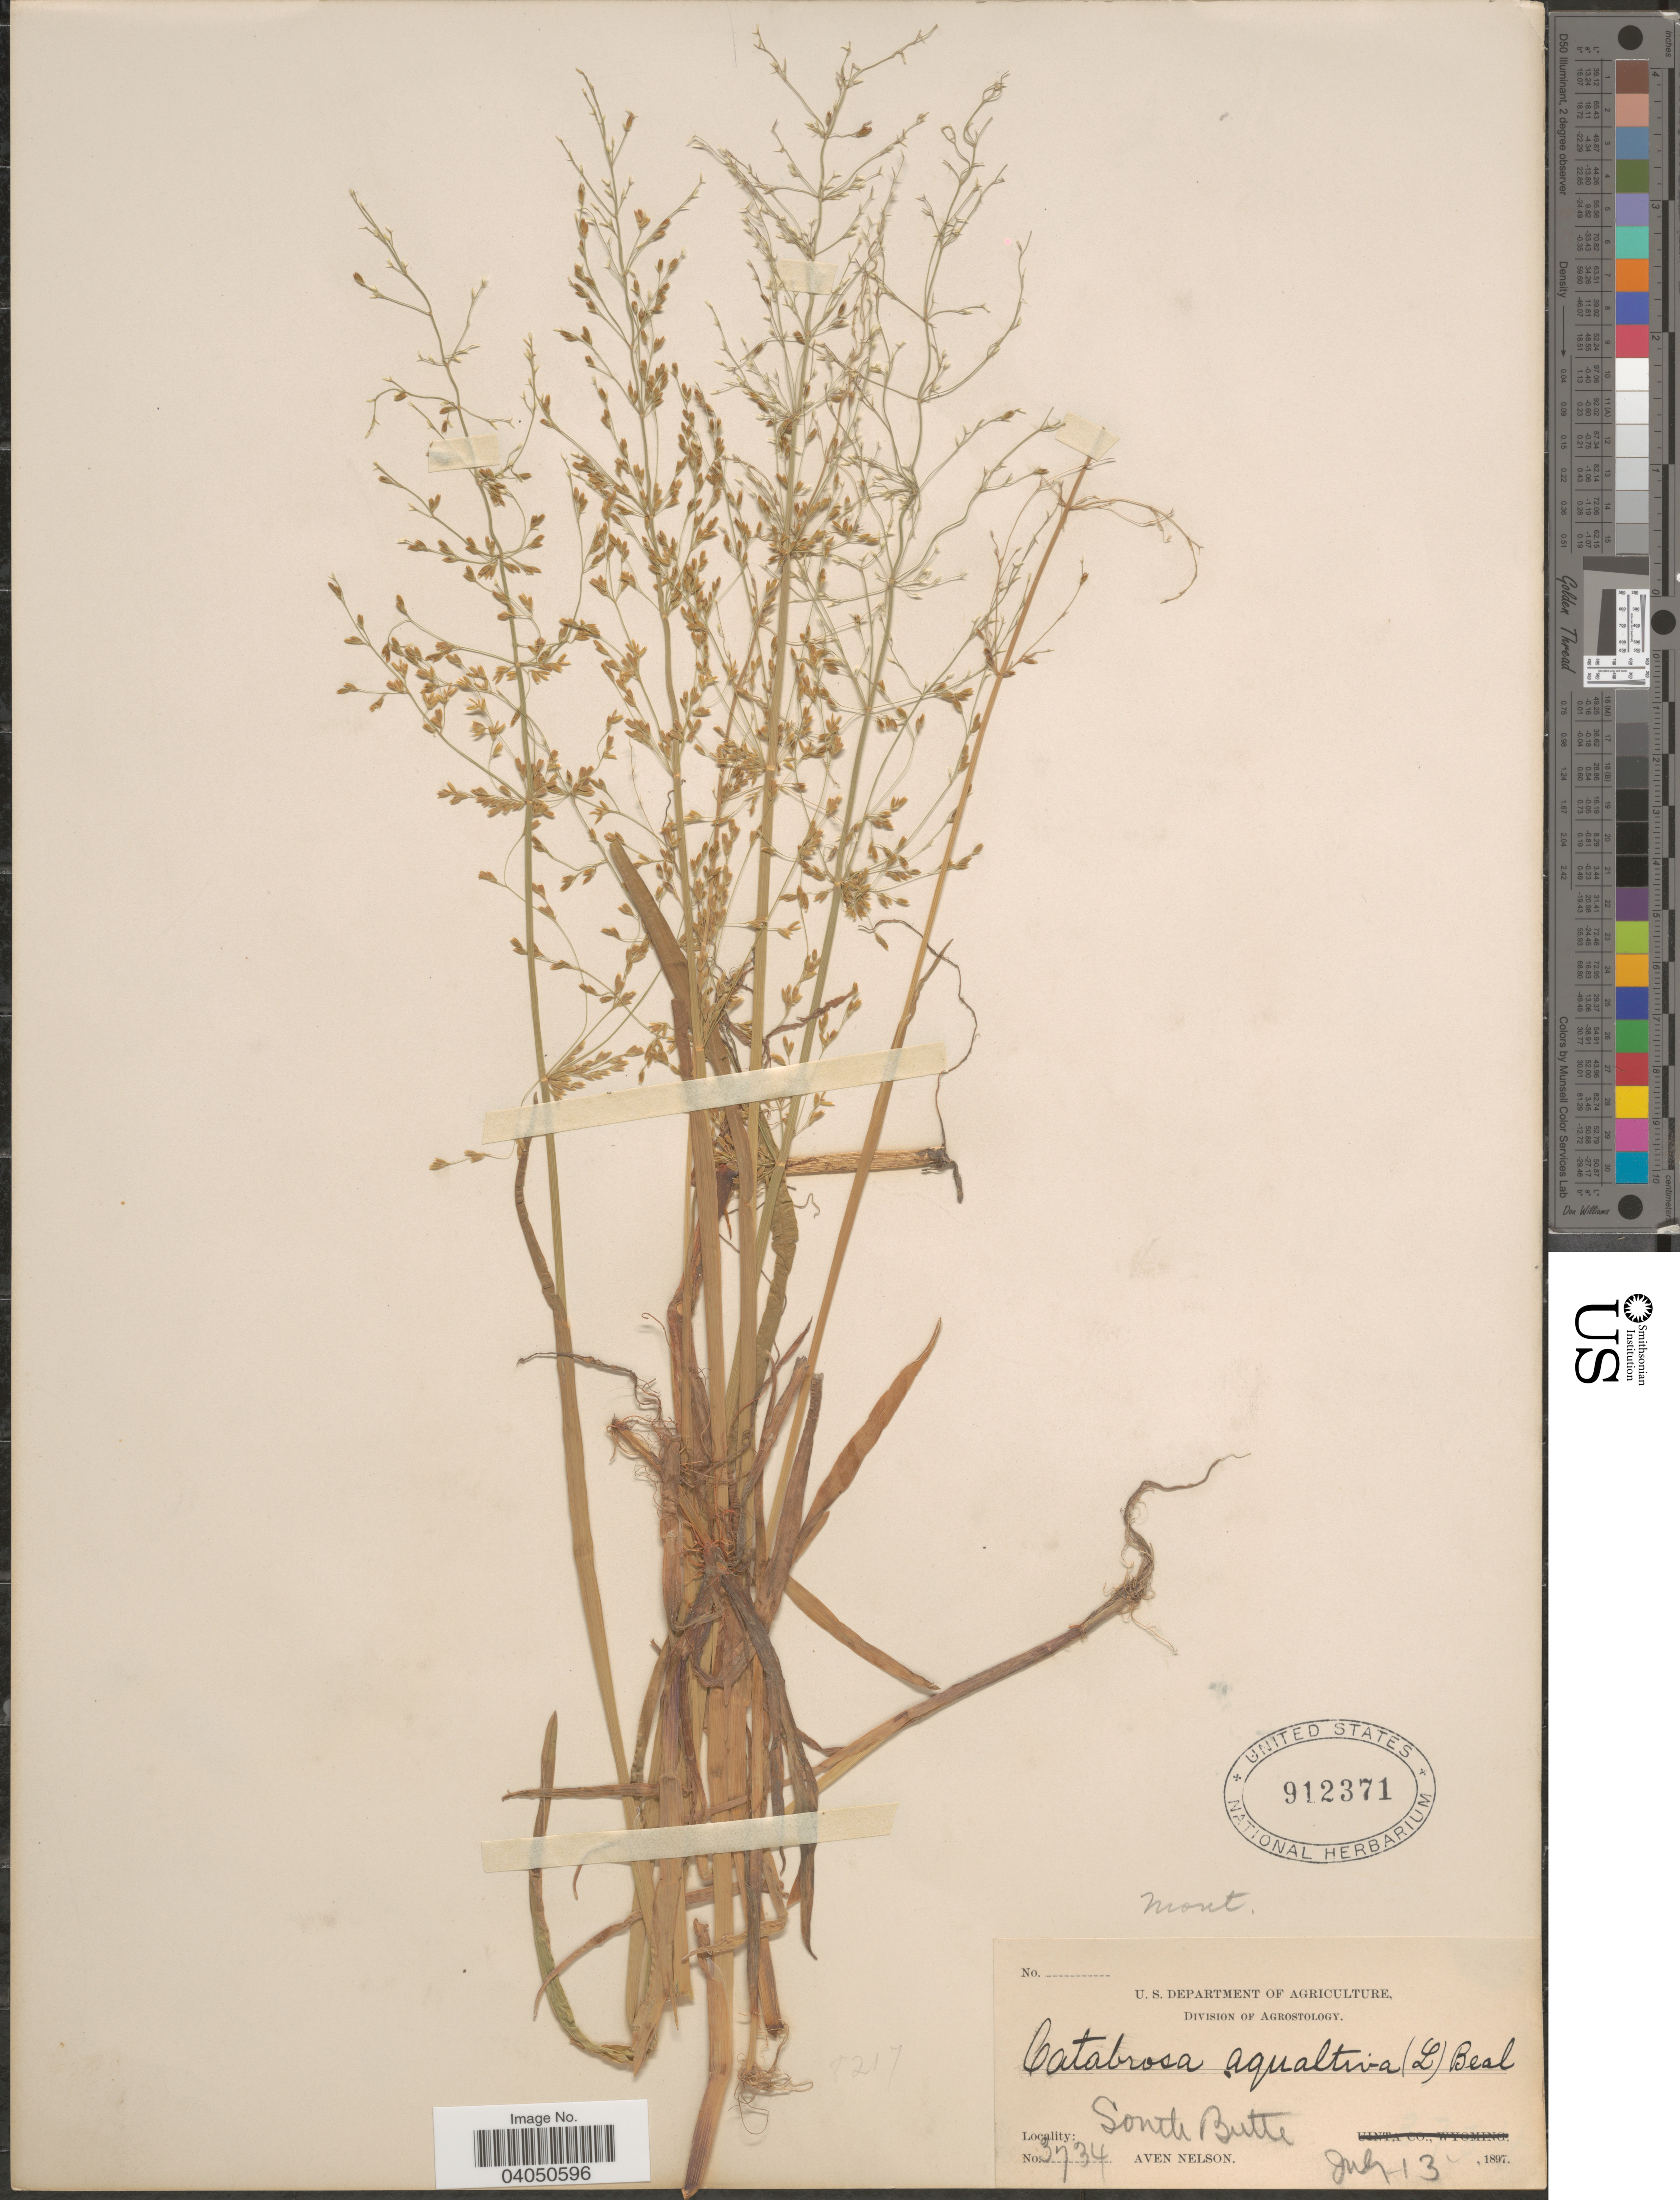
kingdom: Plantae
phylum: Tracheophyta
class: Liliopsida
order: Poales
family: Poaceae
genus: Catabrosa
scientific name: Catabrosa aquatica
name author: (L.) P. Beauv.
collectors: A. Nelson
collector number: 3734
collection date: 1897-07-13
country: United States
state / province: Montana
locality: South Butte.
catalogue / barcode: US 912371